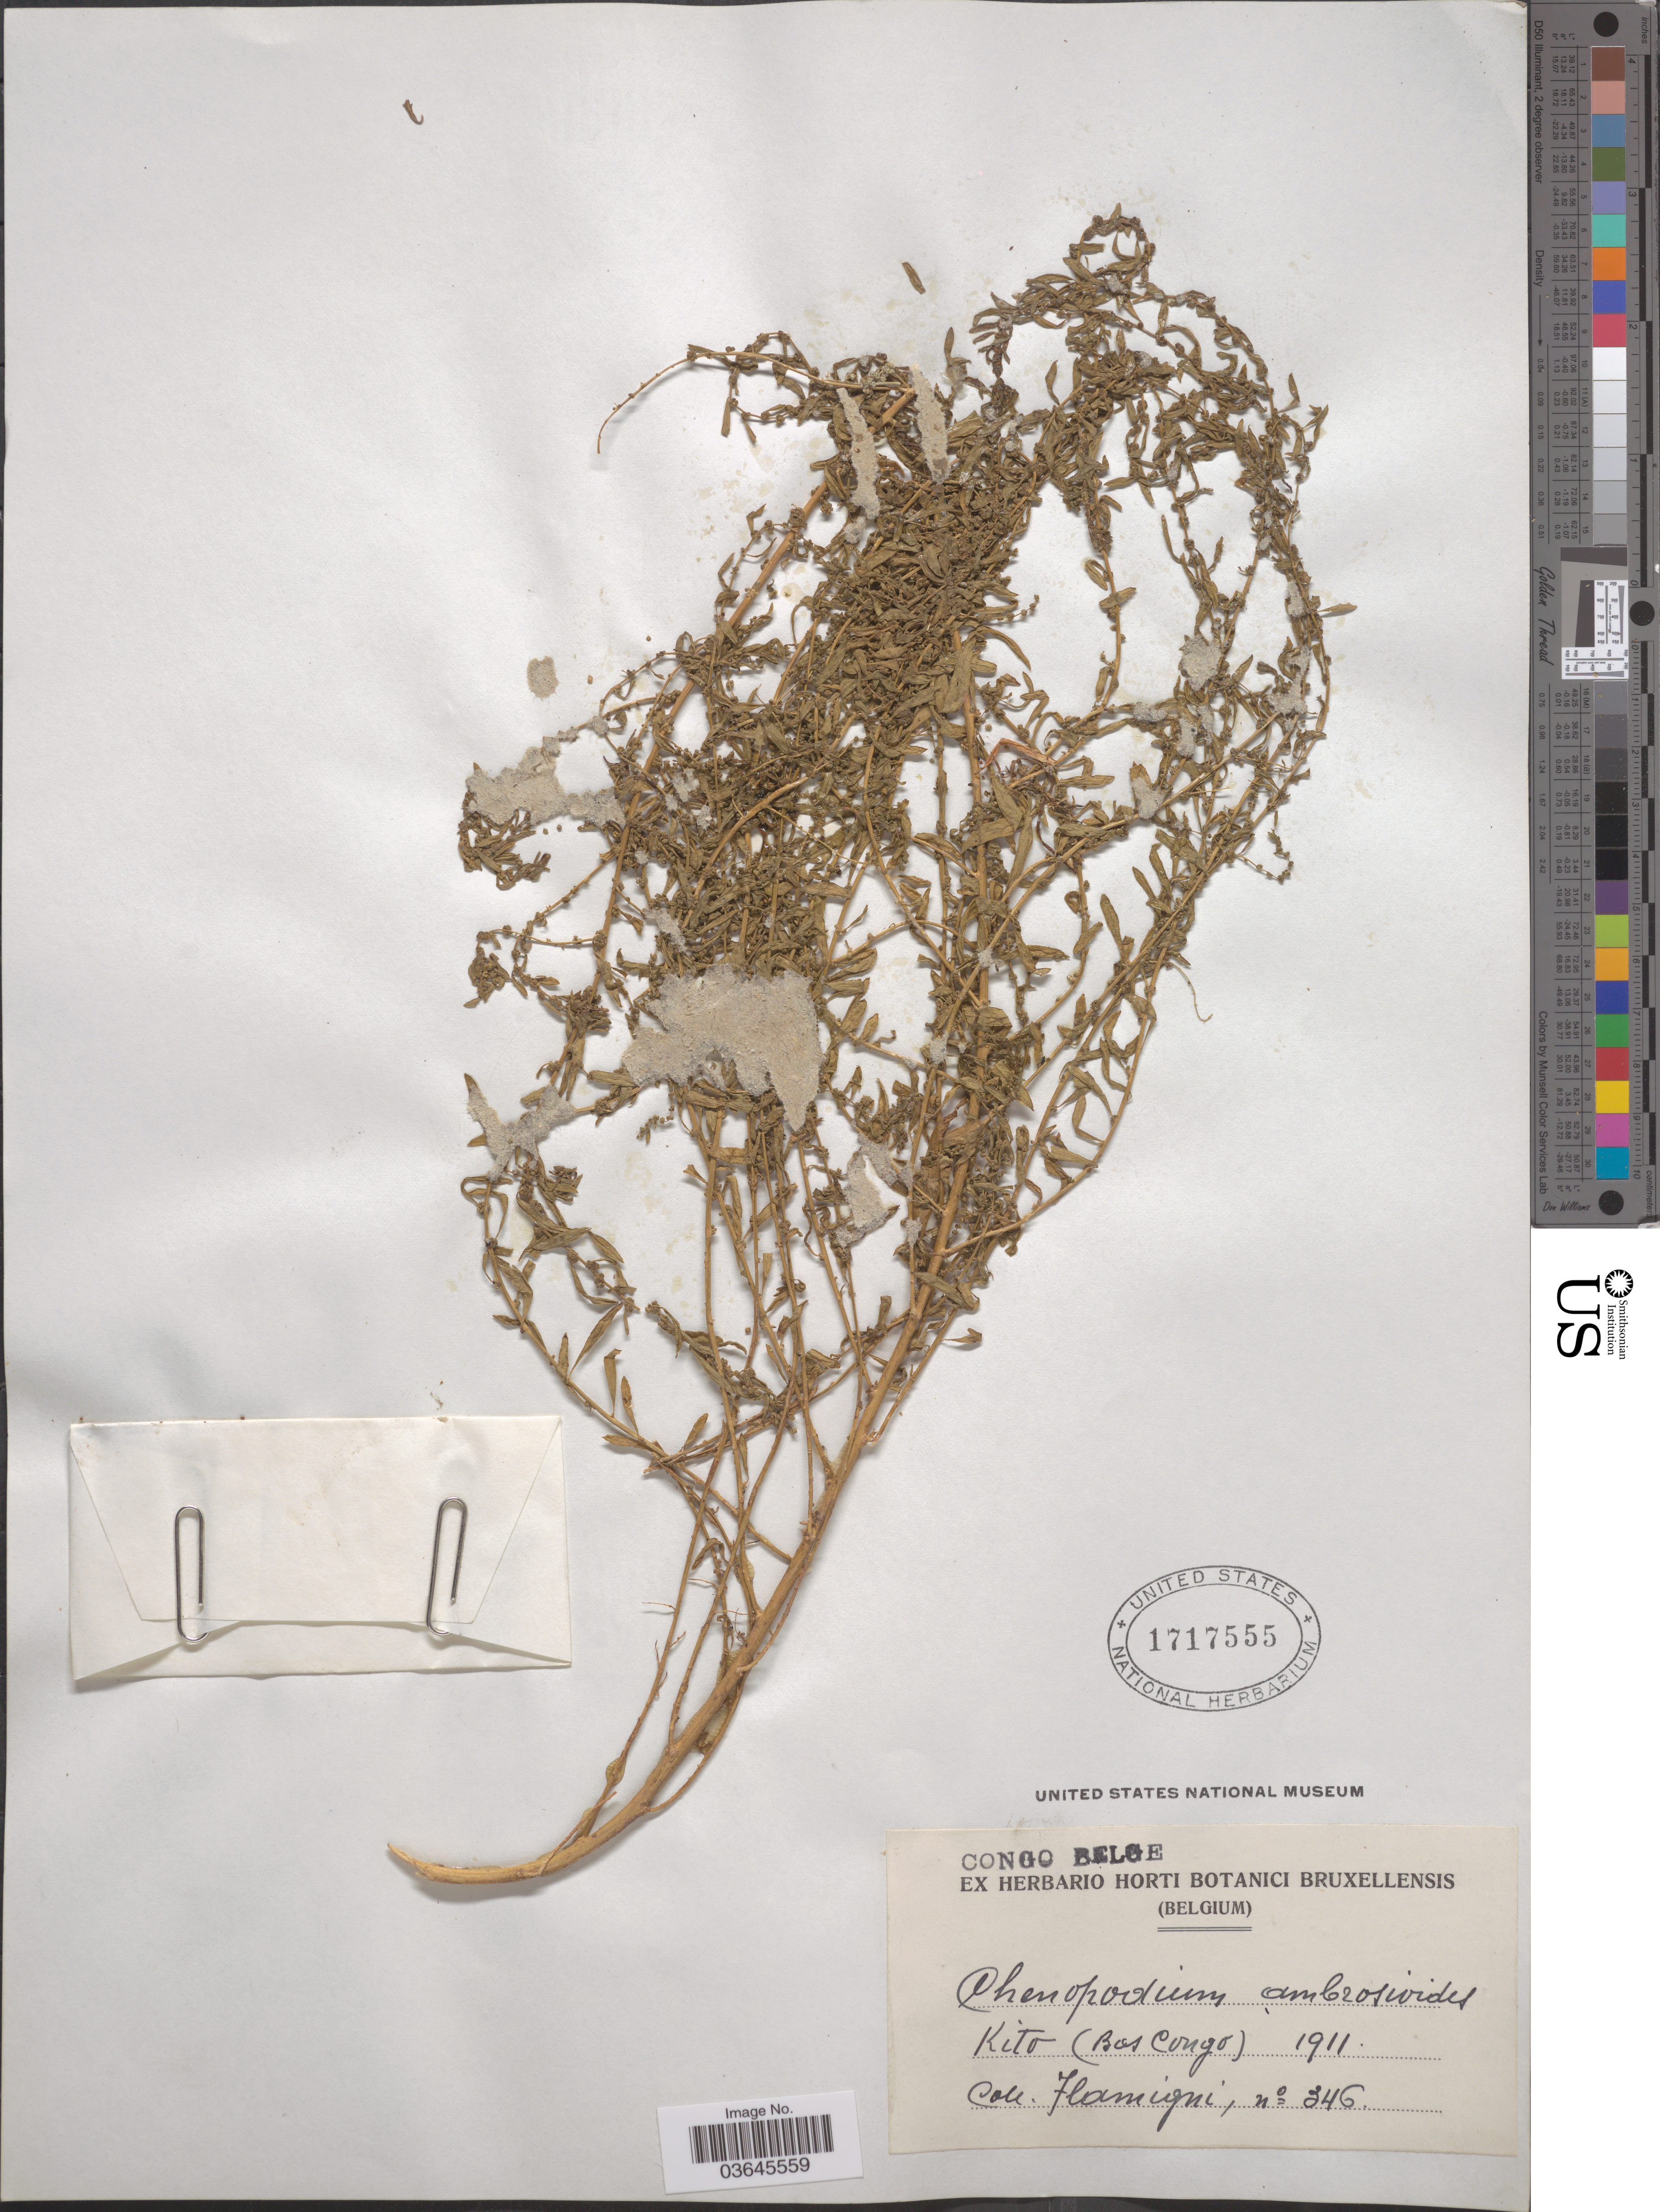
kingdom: Plantae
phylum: Tracheophyta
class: Magnoliopsida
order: Caryophyllales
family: Amaranthaceae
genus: Chenopodium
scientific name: Chenopodium ambrosioides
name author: L.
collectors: -. Flamingni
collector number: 346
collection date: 1911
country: Congo, Democratic Republic of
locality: Congo Belge. Kito (Bas Congo).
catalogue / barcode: US 1717555